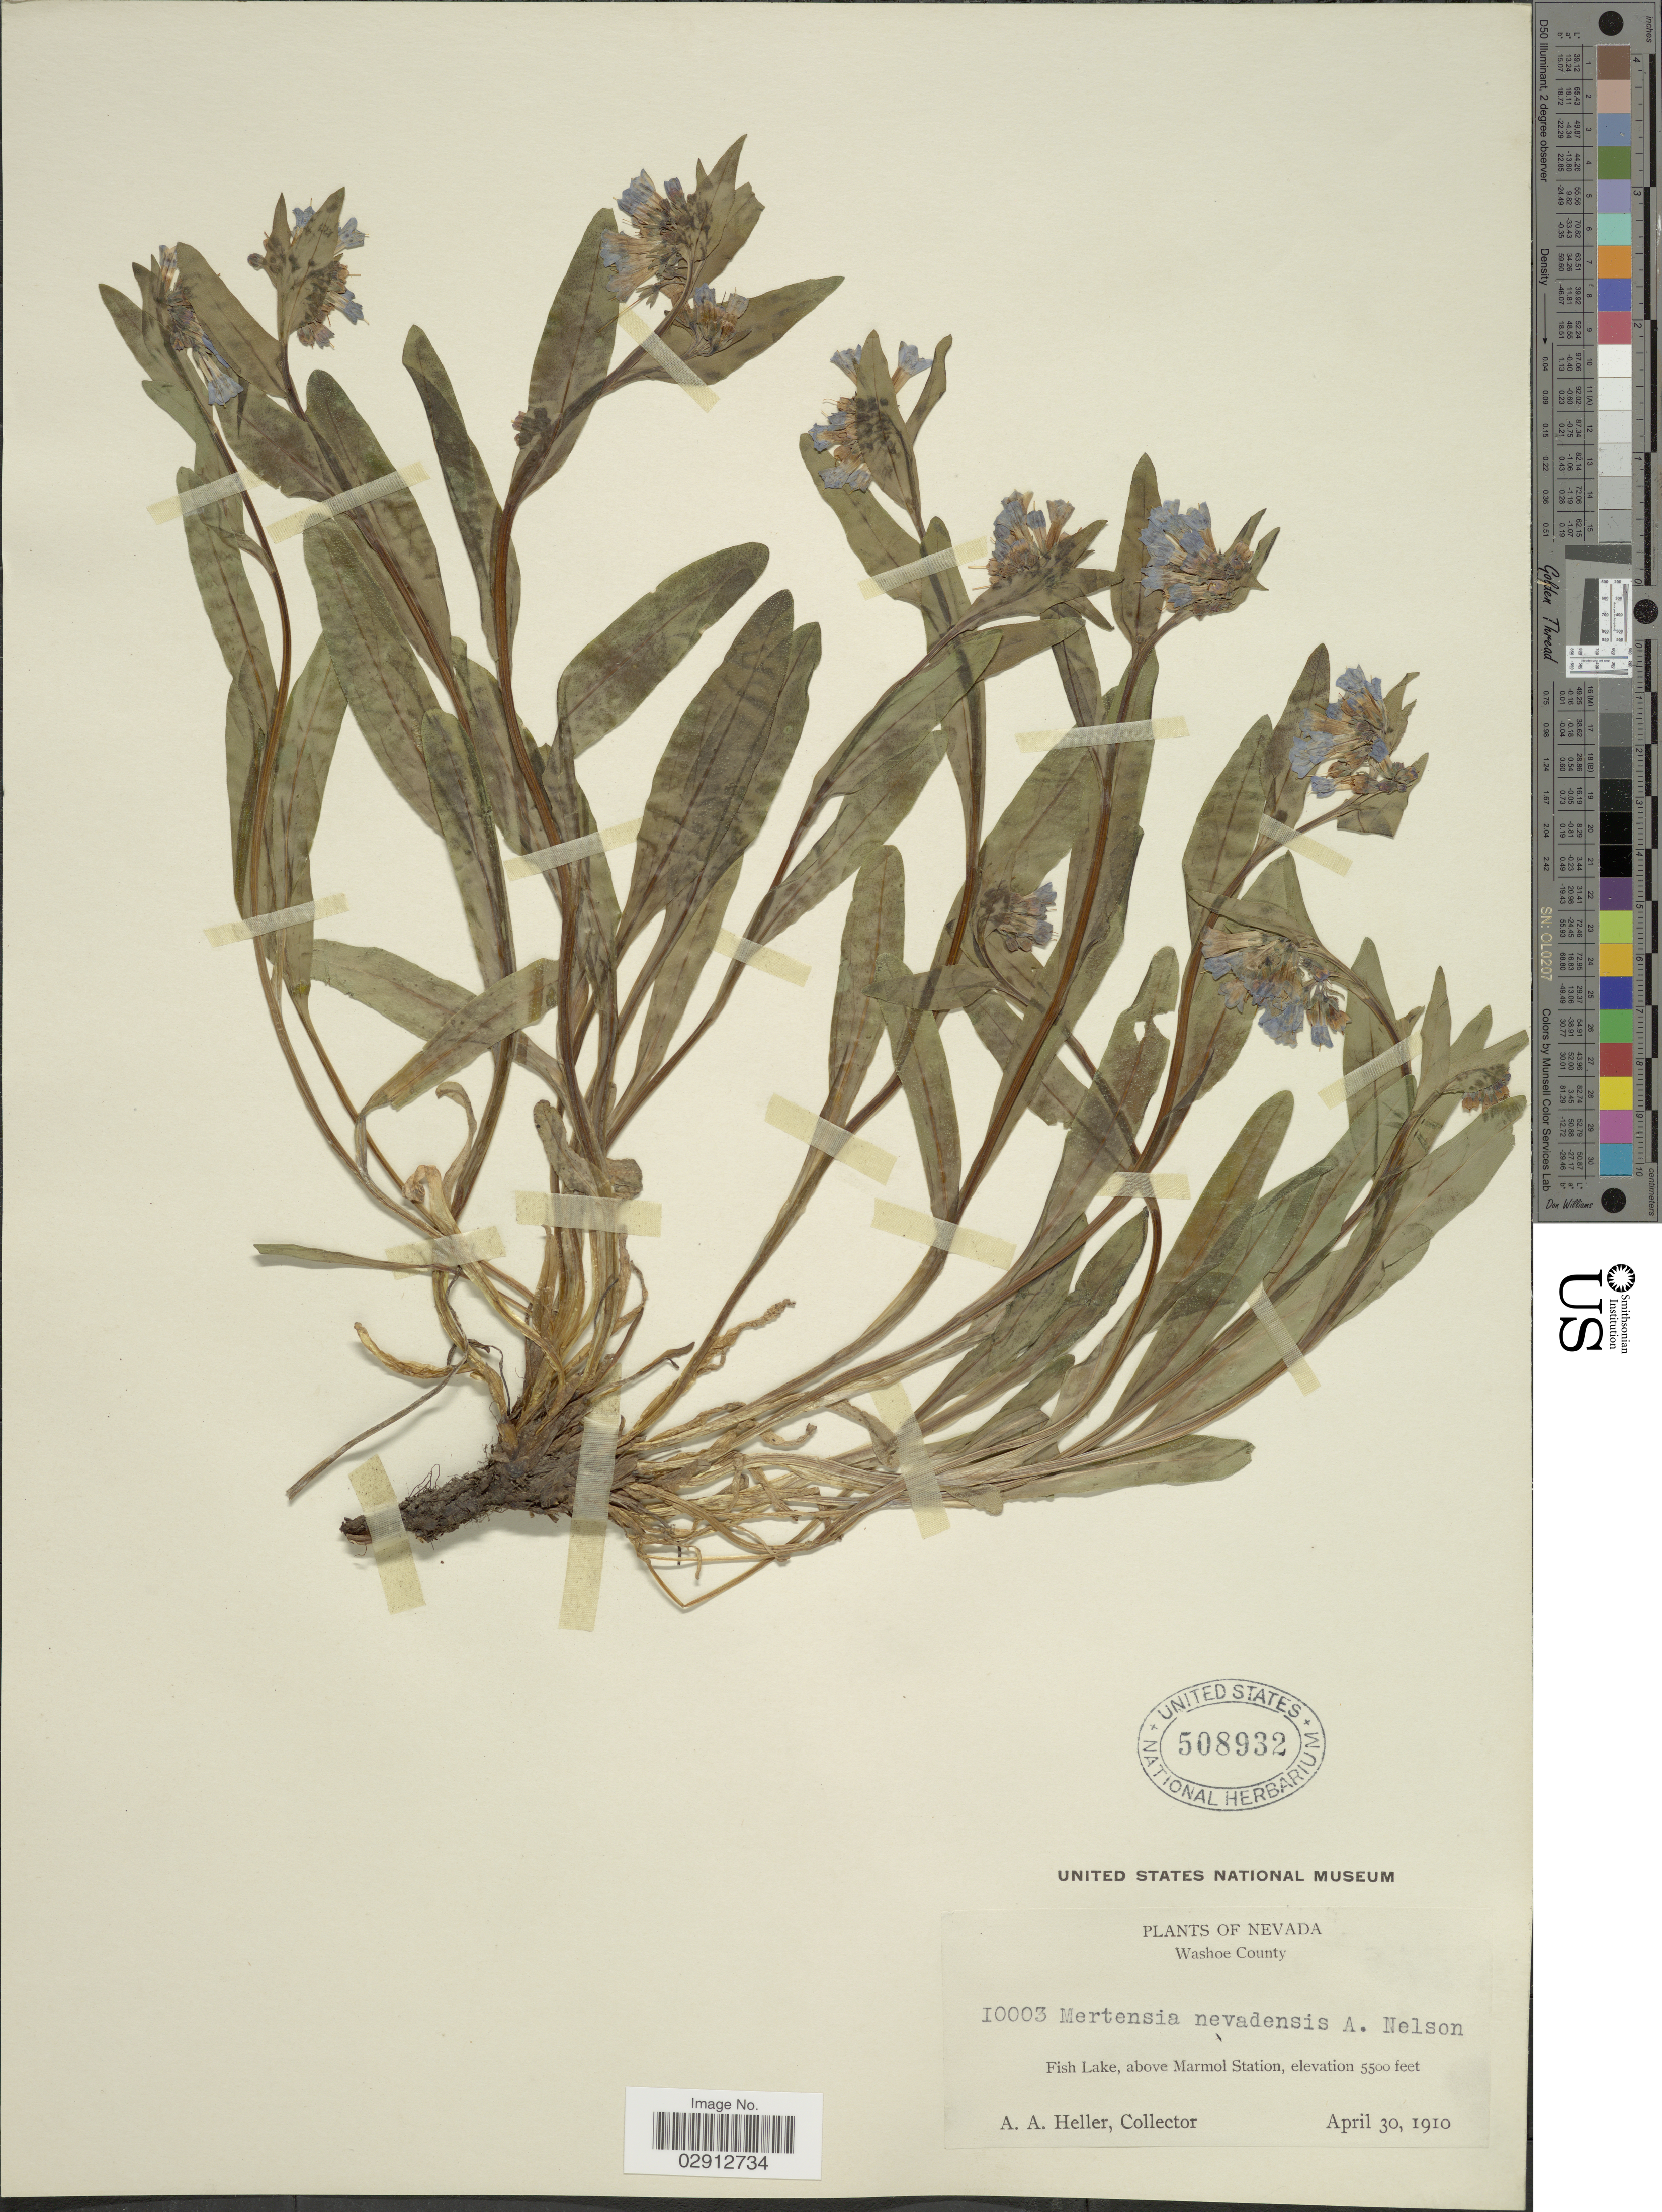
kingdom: Plantae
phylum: Tracheophyta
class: Magnoliopsida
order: Boraginales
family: Boraginaceae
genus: Mertensia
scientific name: Mertensia oblongifolia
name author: (Nutt.) G. Don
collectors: A. A. Heller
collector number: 10003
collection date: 1910-04-30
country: United States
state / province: Nevada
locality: Washoe County. Fish Lake, above Marmol Station.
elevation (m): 1676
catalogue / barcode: US 508932